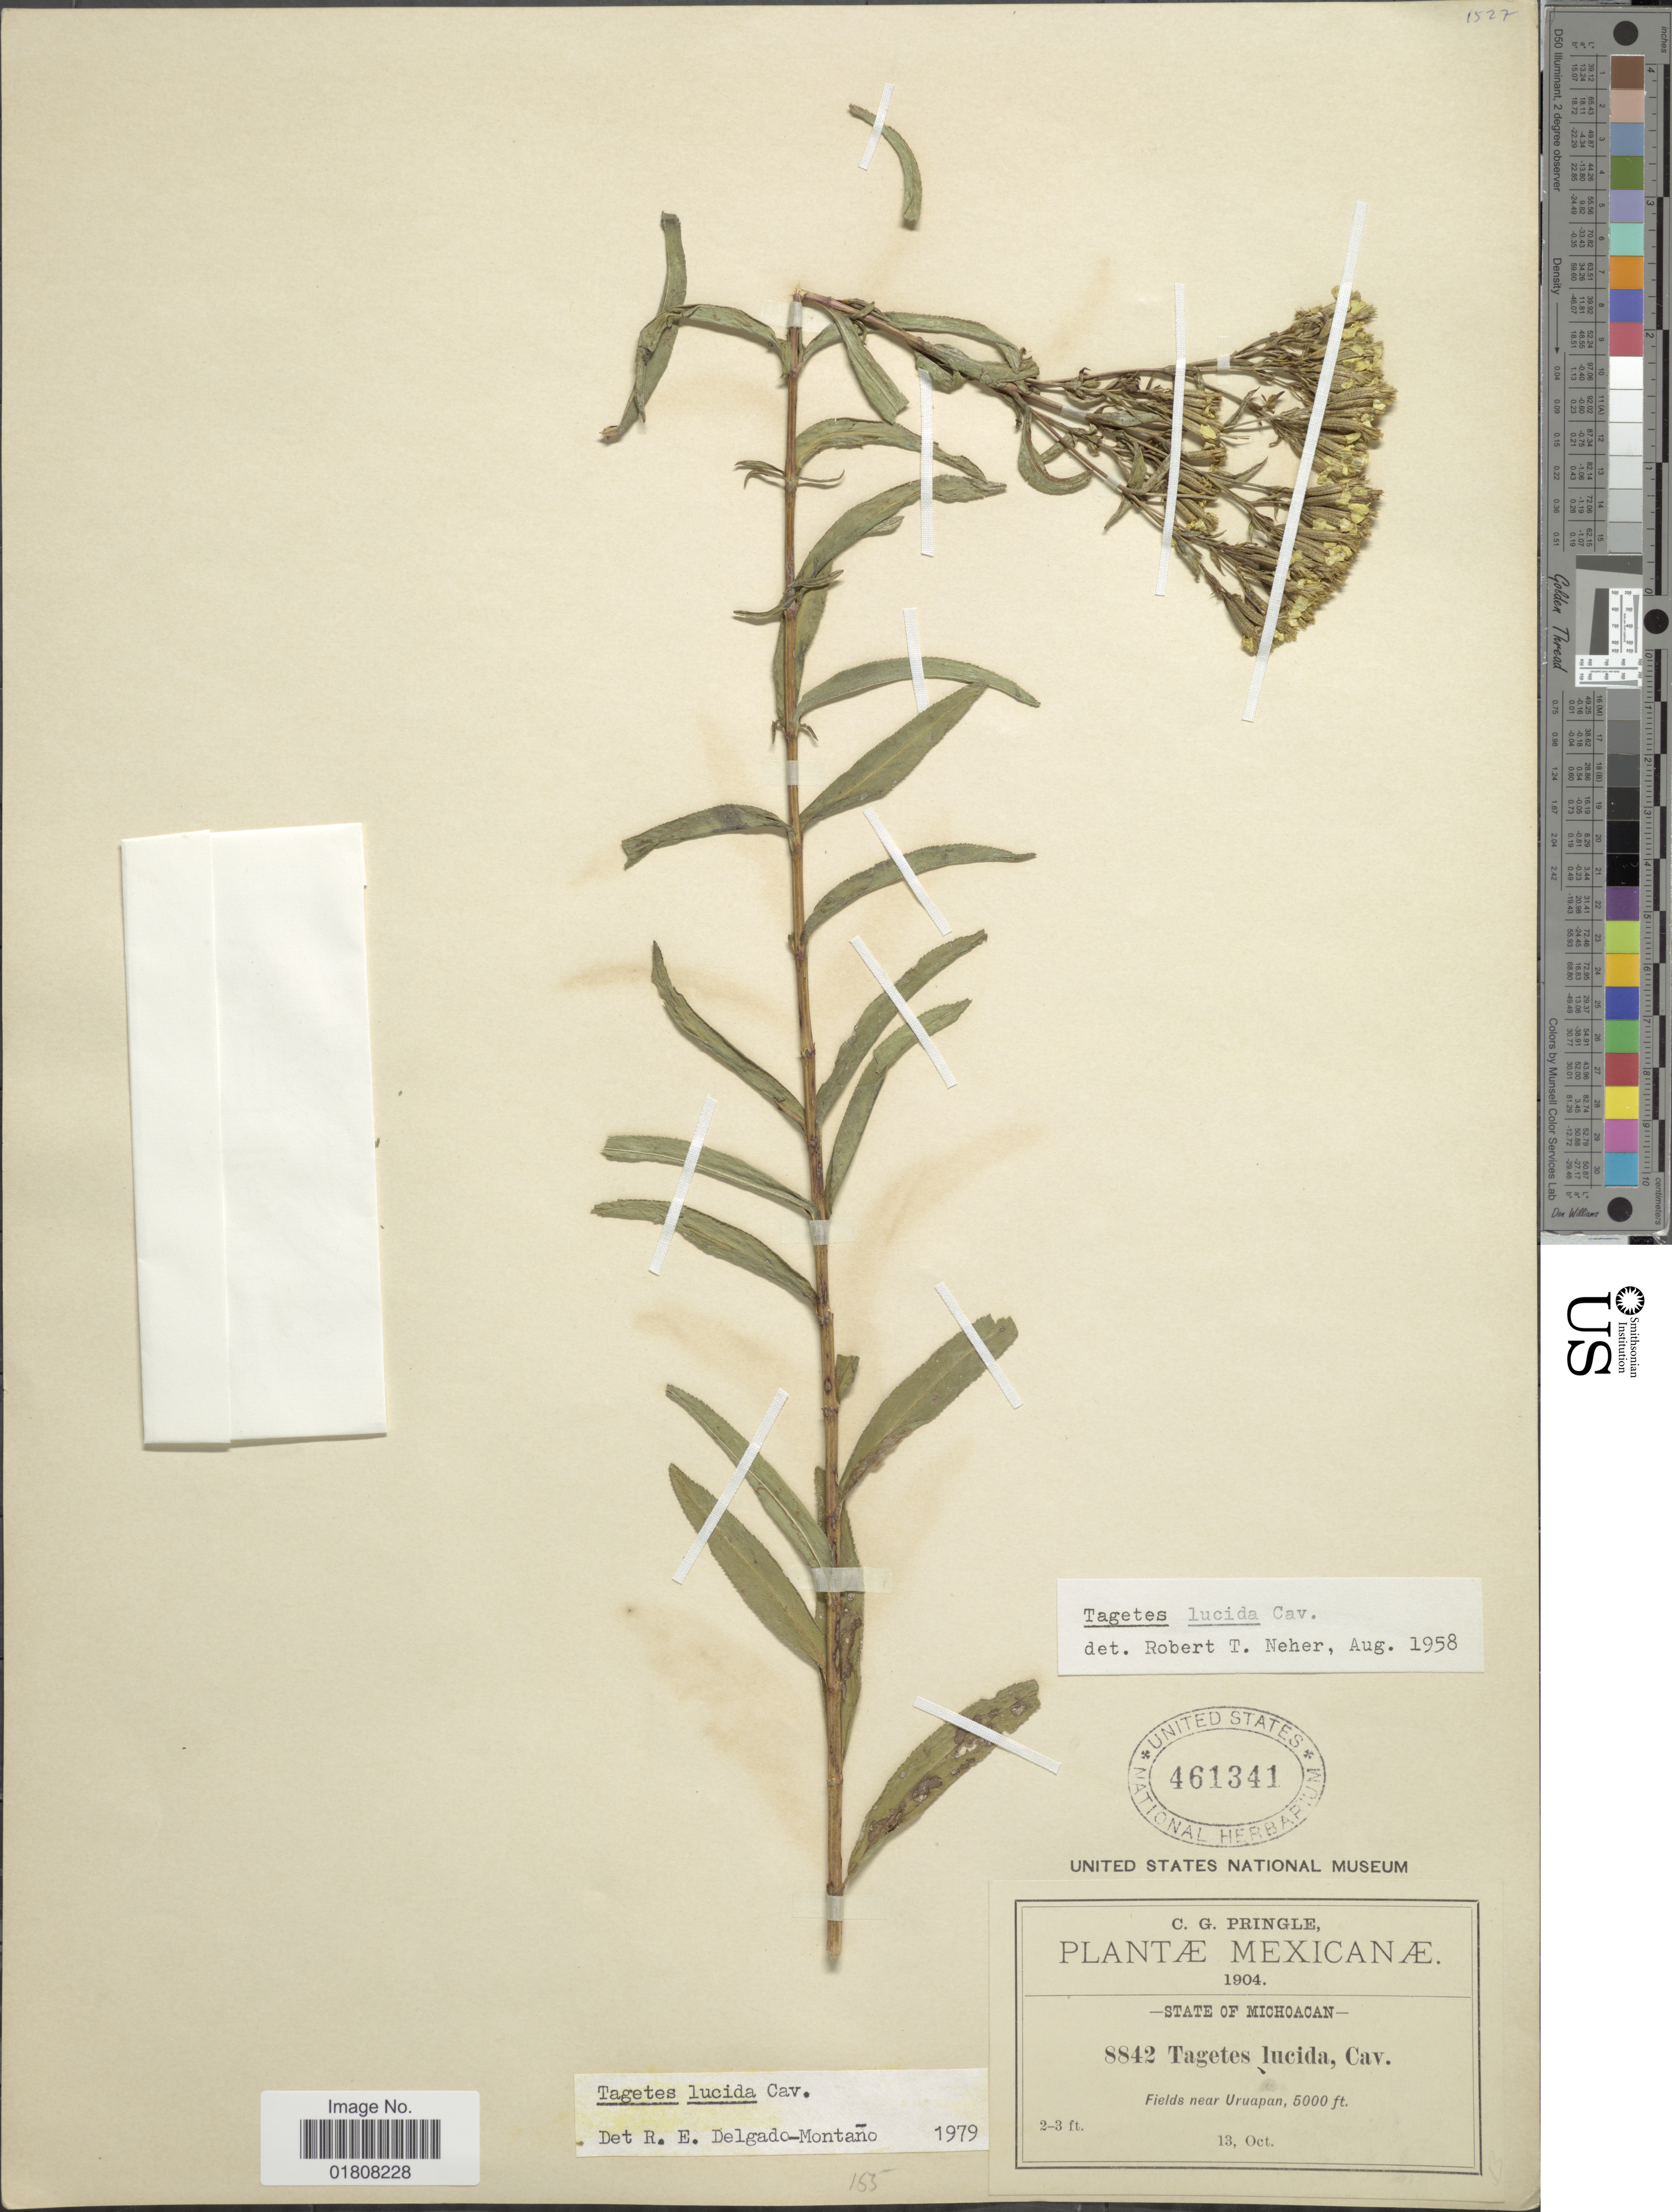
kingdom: Plantae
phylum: Tracheophyta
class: Magnoliopsida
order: Asterales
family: Asteraceae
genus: Tagetes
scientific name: Tagetes lucida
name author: Cav.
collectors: C. G. Pringle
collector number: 8842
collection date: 1904-10-13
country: Mexico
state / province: Michoacán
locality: Near Uruapan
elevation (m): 1524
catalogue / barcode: US 461341